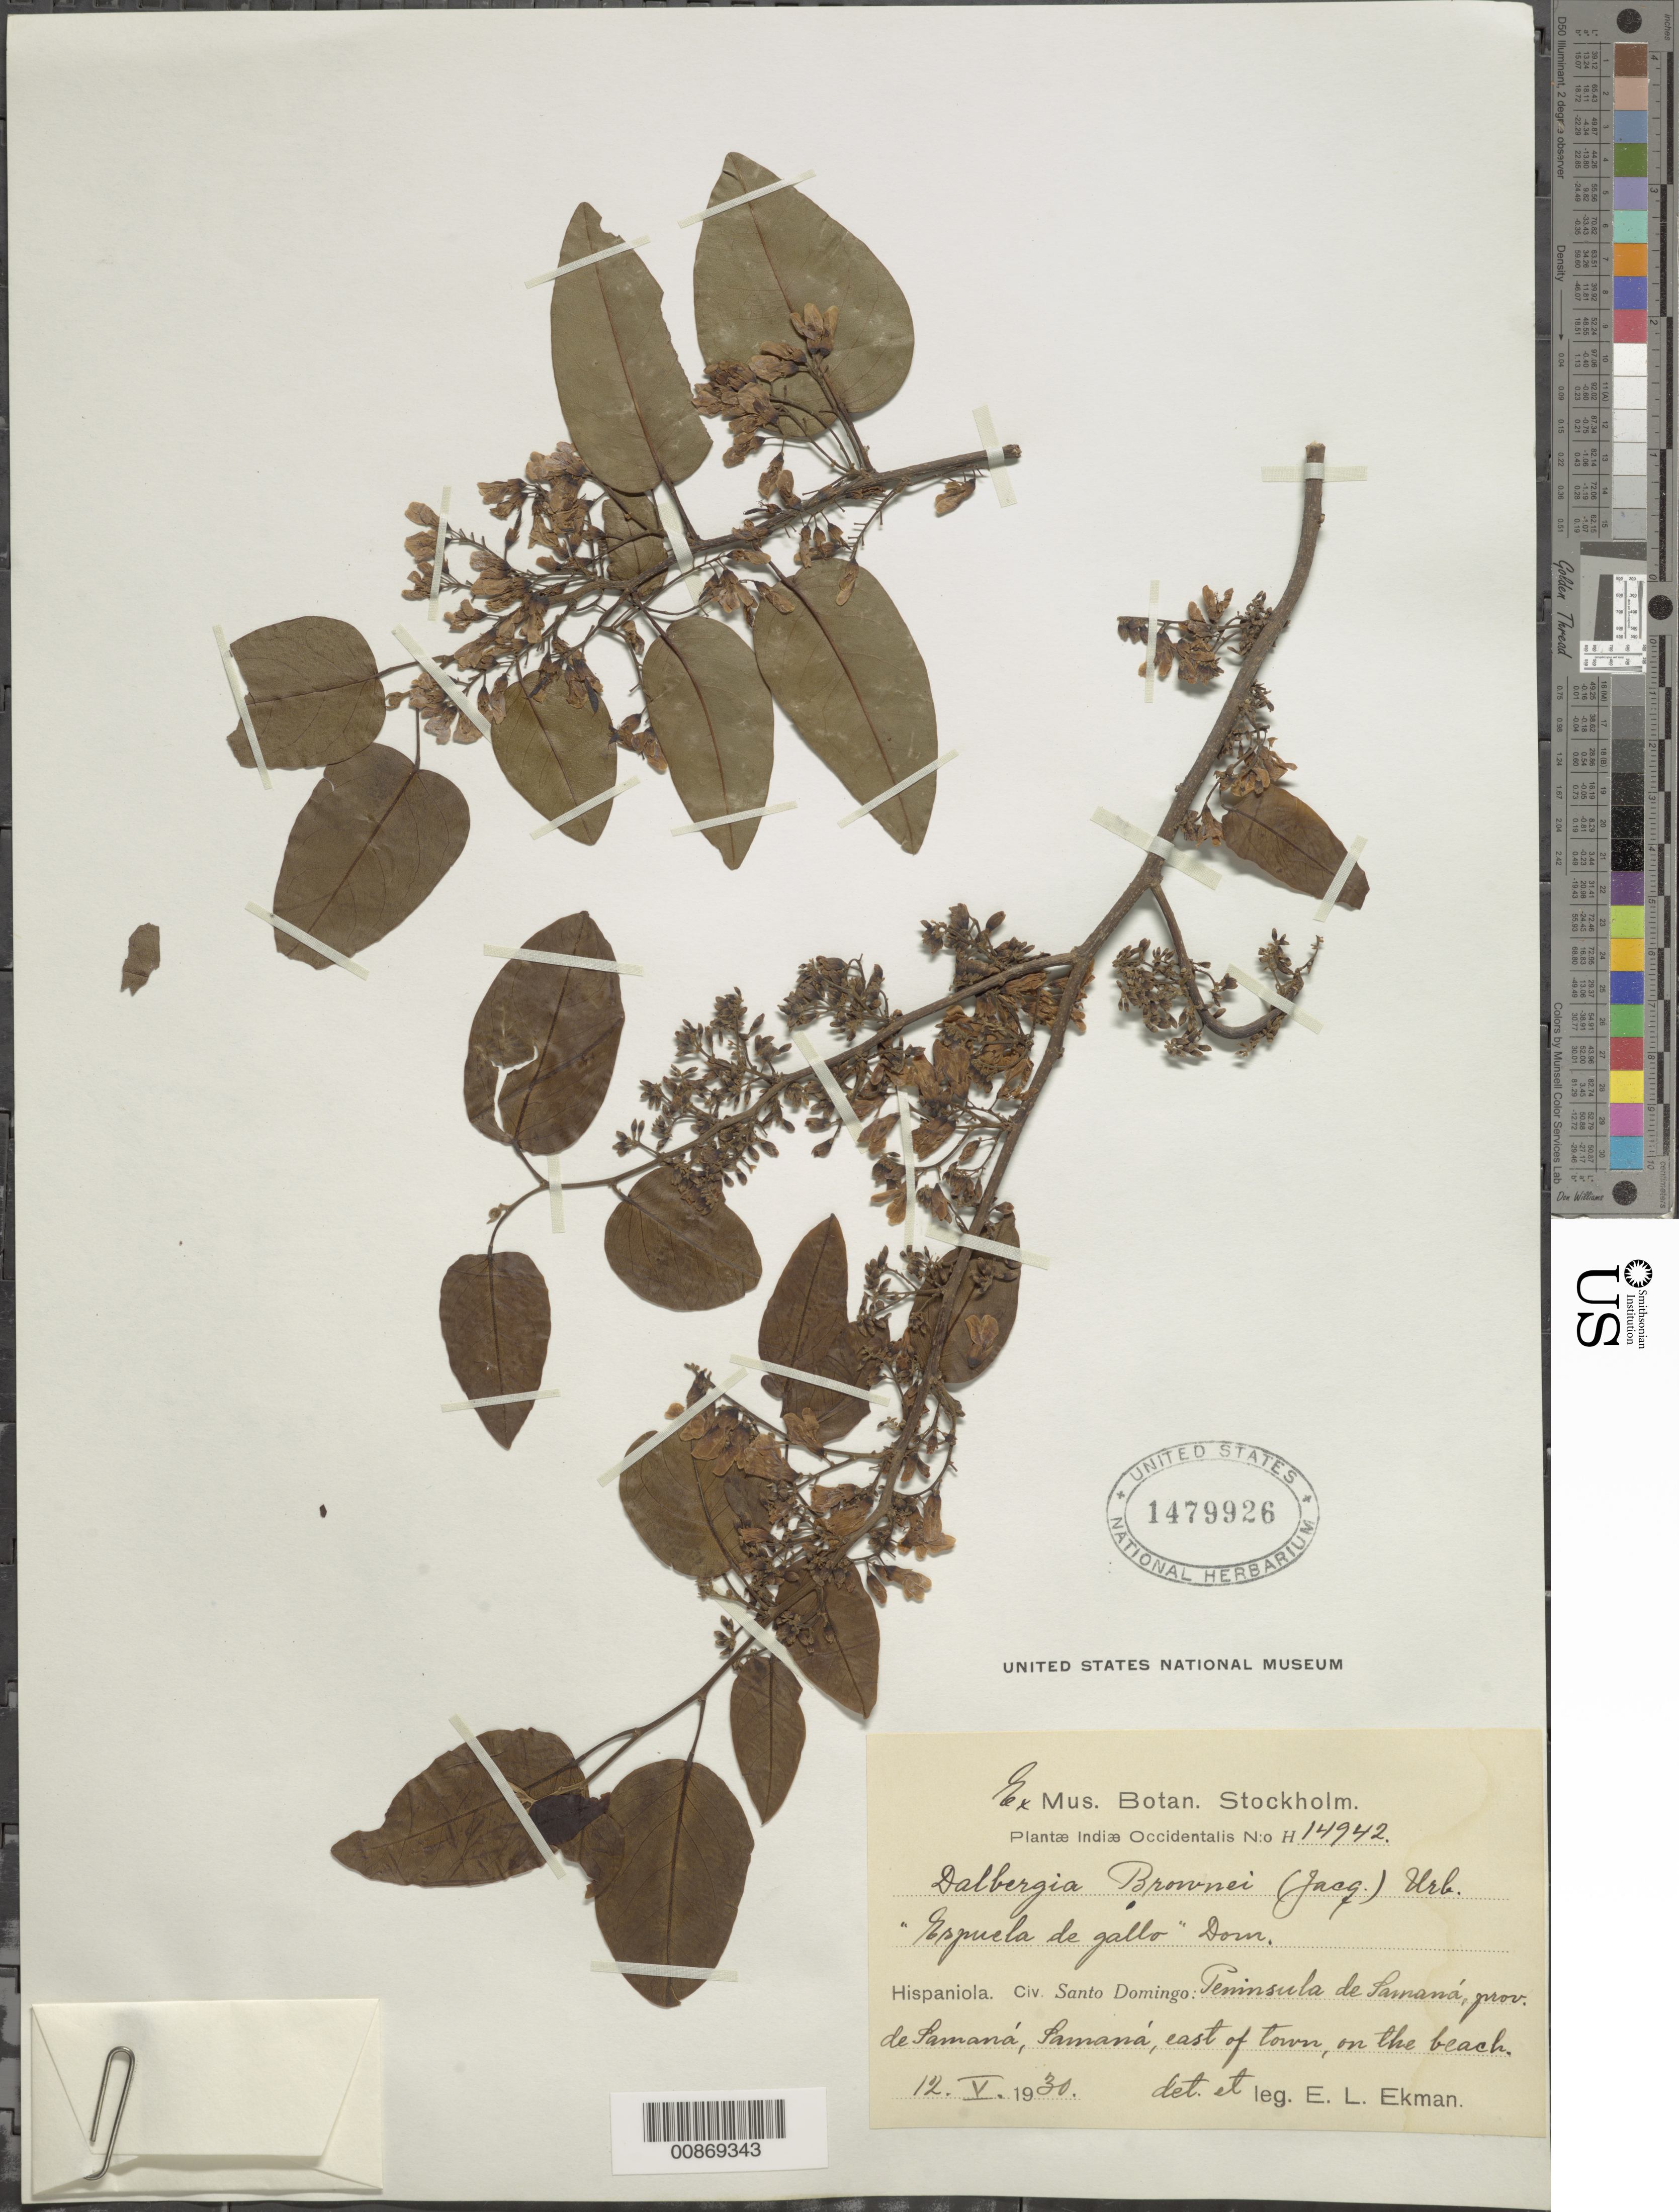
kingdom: Plantae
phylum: Tracheophyta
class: Magnoliopsida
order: Fabales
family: Fabaceae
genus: Dalbergia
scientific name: Dalbergia brownei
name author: (Jacq.) Schinz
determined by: Ekman, E. L.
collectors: E. L. Ekman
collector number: H 14942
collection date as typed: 12 May 1930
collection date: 1930-05-12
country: Dominican Republic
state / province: Samana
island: Hispaniola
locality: Peninsula de Samaná, Samaná, east of town.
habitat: On the beach.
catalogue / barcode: US 1479926